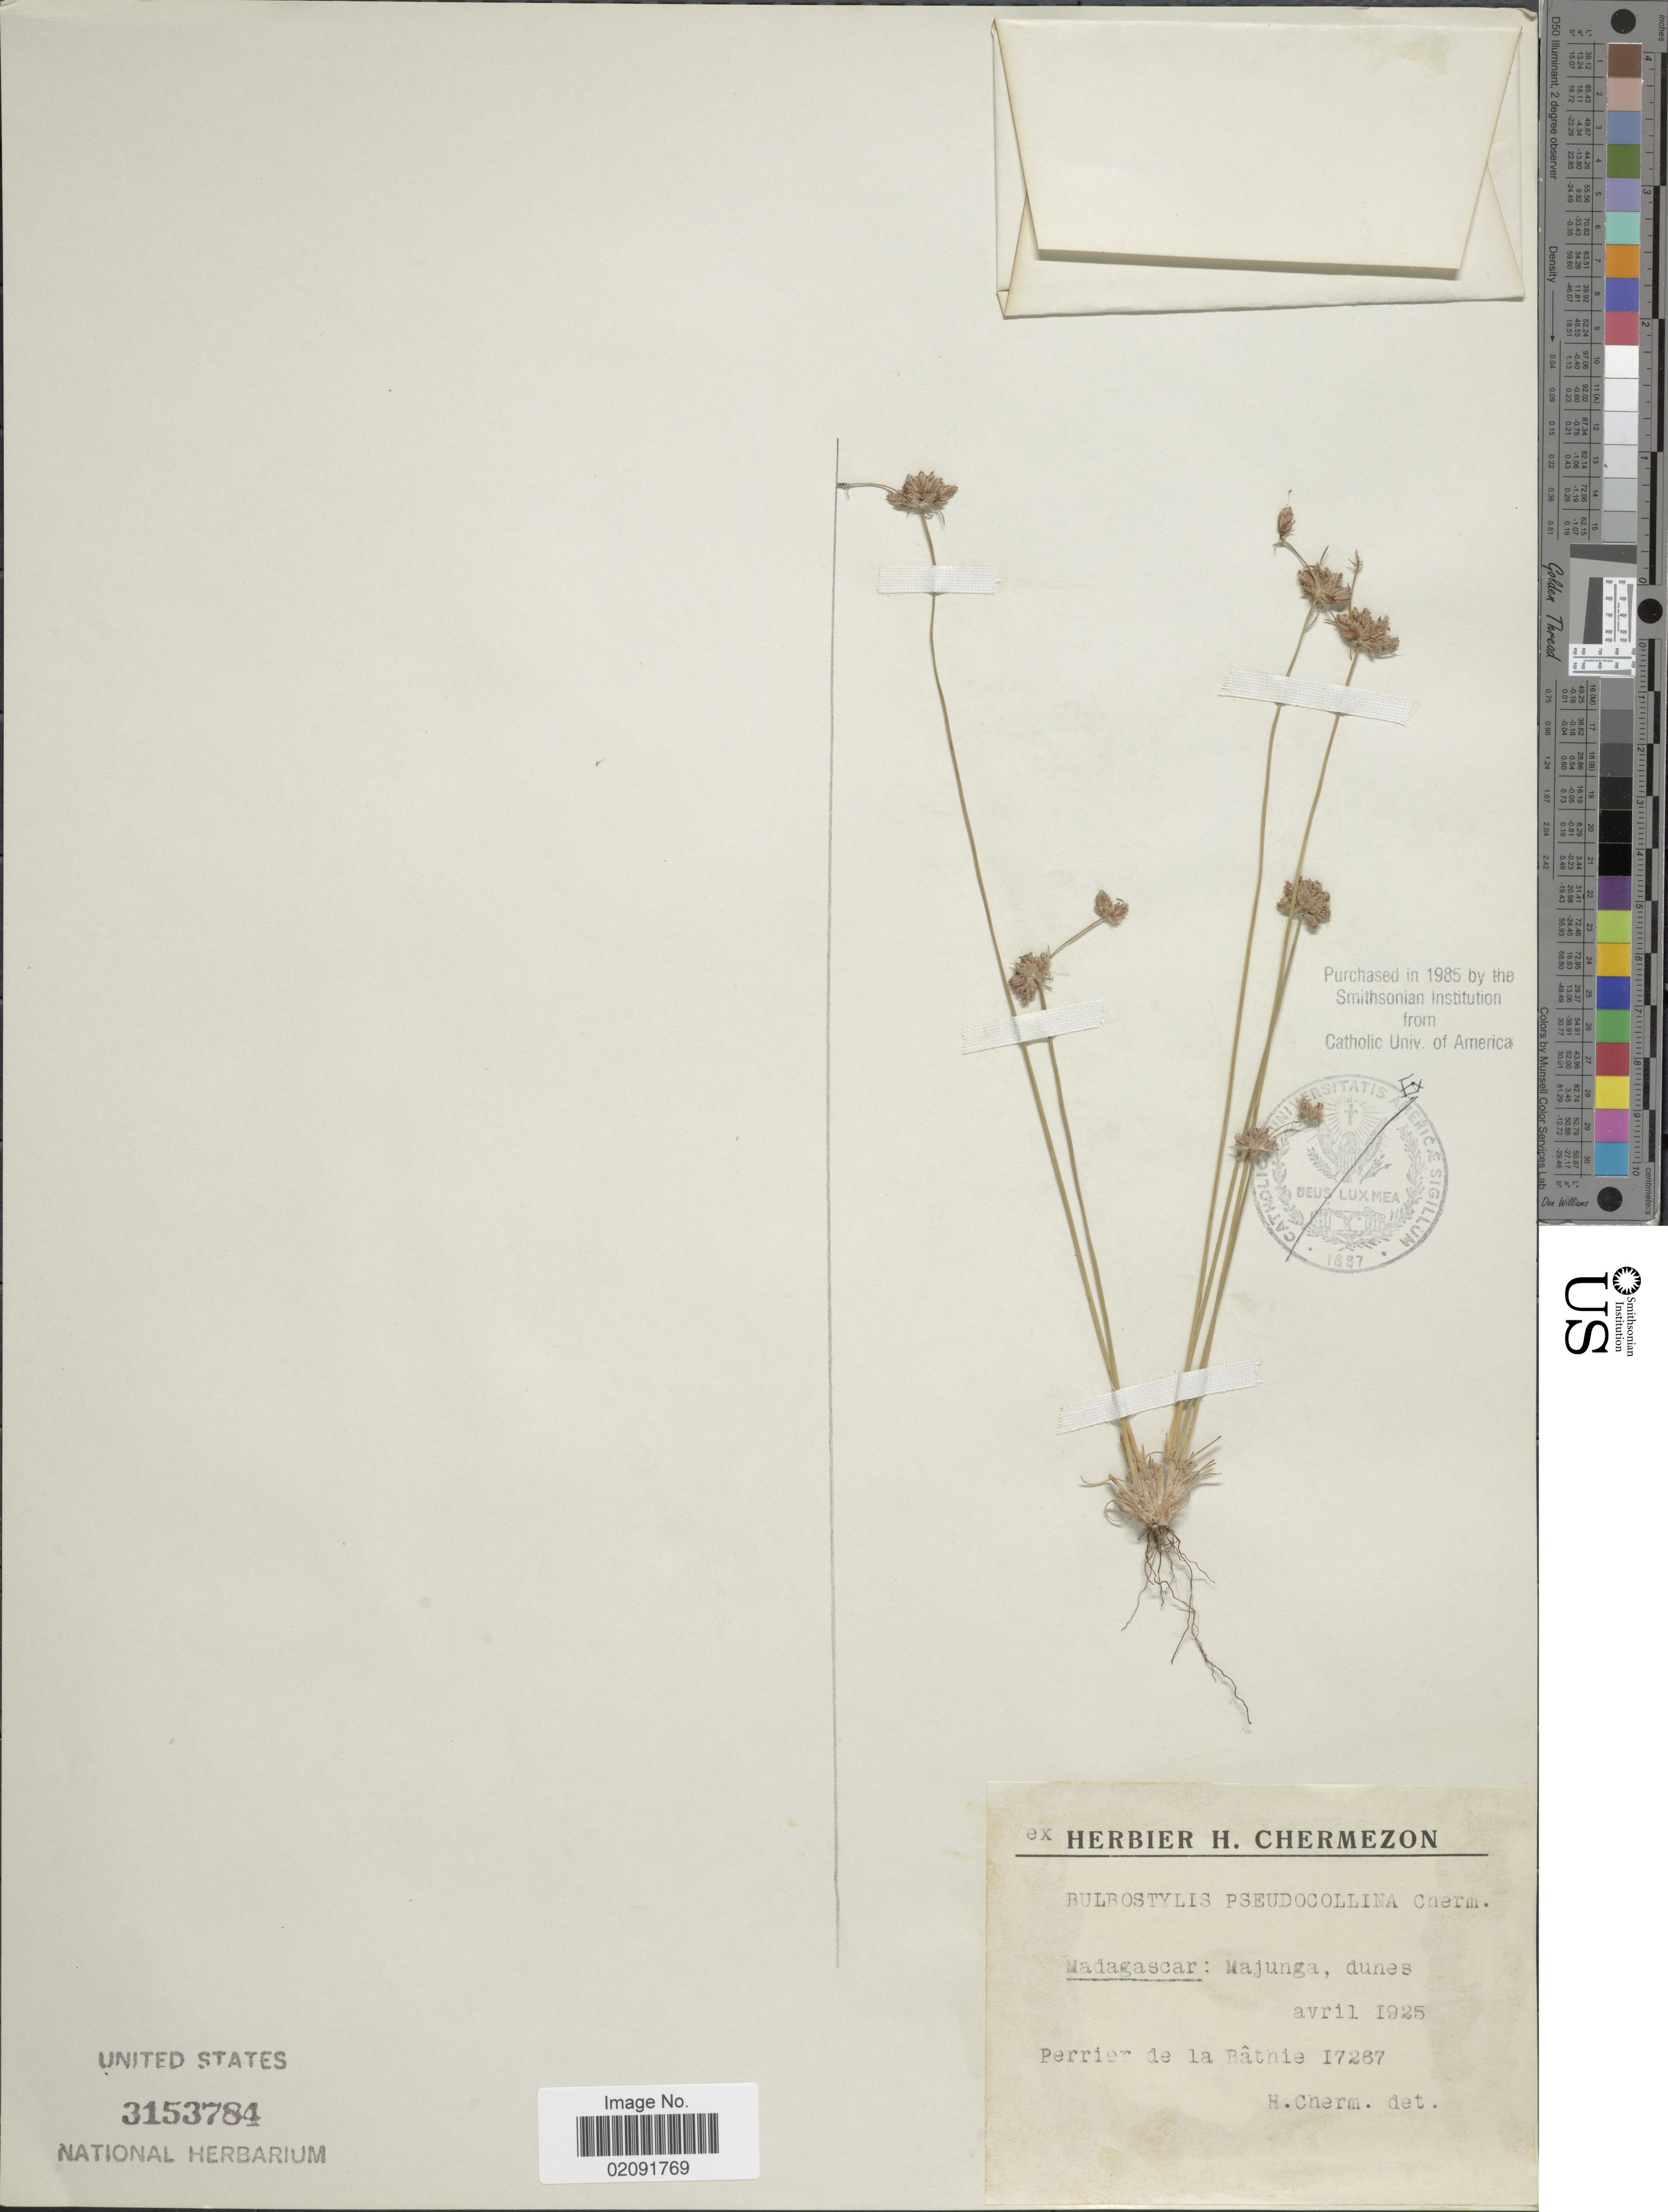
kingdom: Plantae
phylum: Tracheophyta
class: Liliopsida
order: Poales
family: Cyperaceae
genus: Bulbostylis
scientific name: Bulbostylis pseudocollina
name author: Cherm.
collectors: Perrier de la Bâthie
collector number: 17267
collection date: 1925-04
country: Madagascar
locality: Majunga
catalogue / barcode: US 3153784